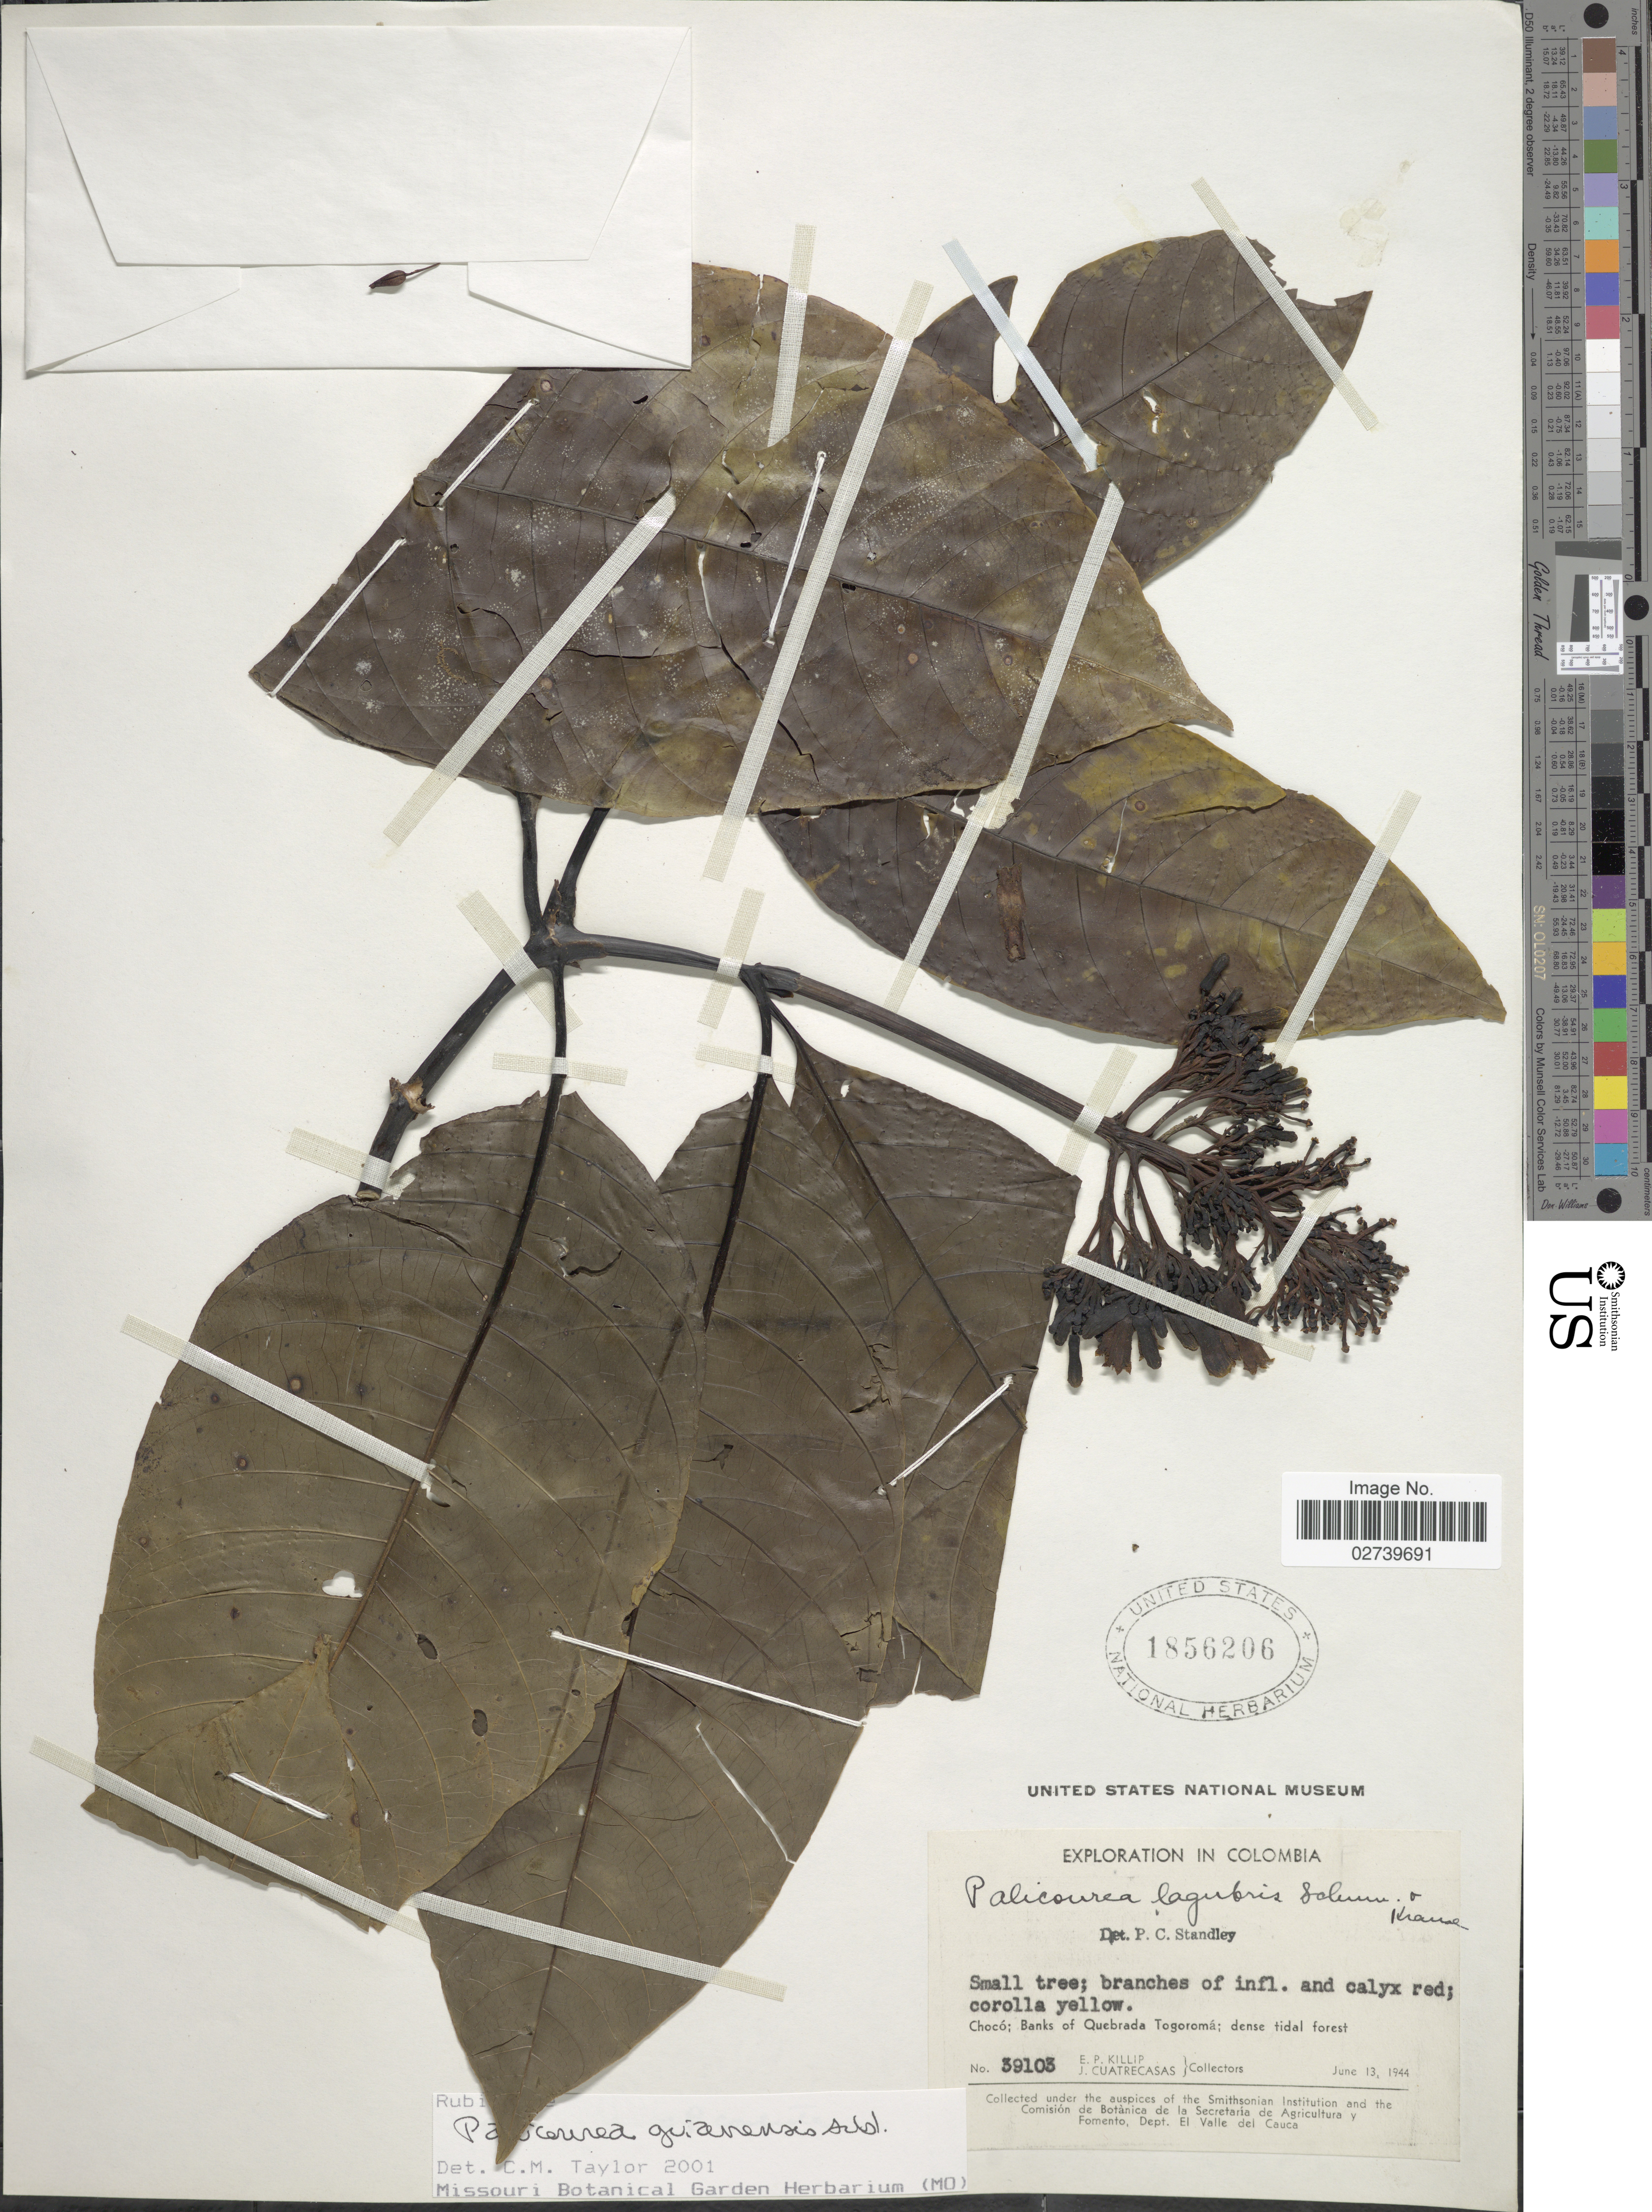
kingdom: Plantae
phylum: Tracheophyta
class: Magnoliopsida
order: Gentianales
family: Rubiaceae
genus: Palicourea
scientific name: Palicourea guianensis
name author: Aubl.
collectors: E. P. Killip & J. Cuatrecasas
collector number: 39103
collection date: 1944-06-13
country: Colombia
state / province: Chocó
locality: Banks of Quebrada Togoromá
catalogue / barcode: US 1856206